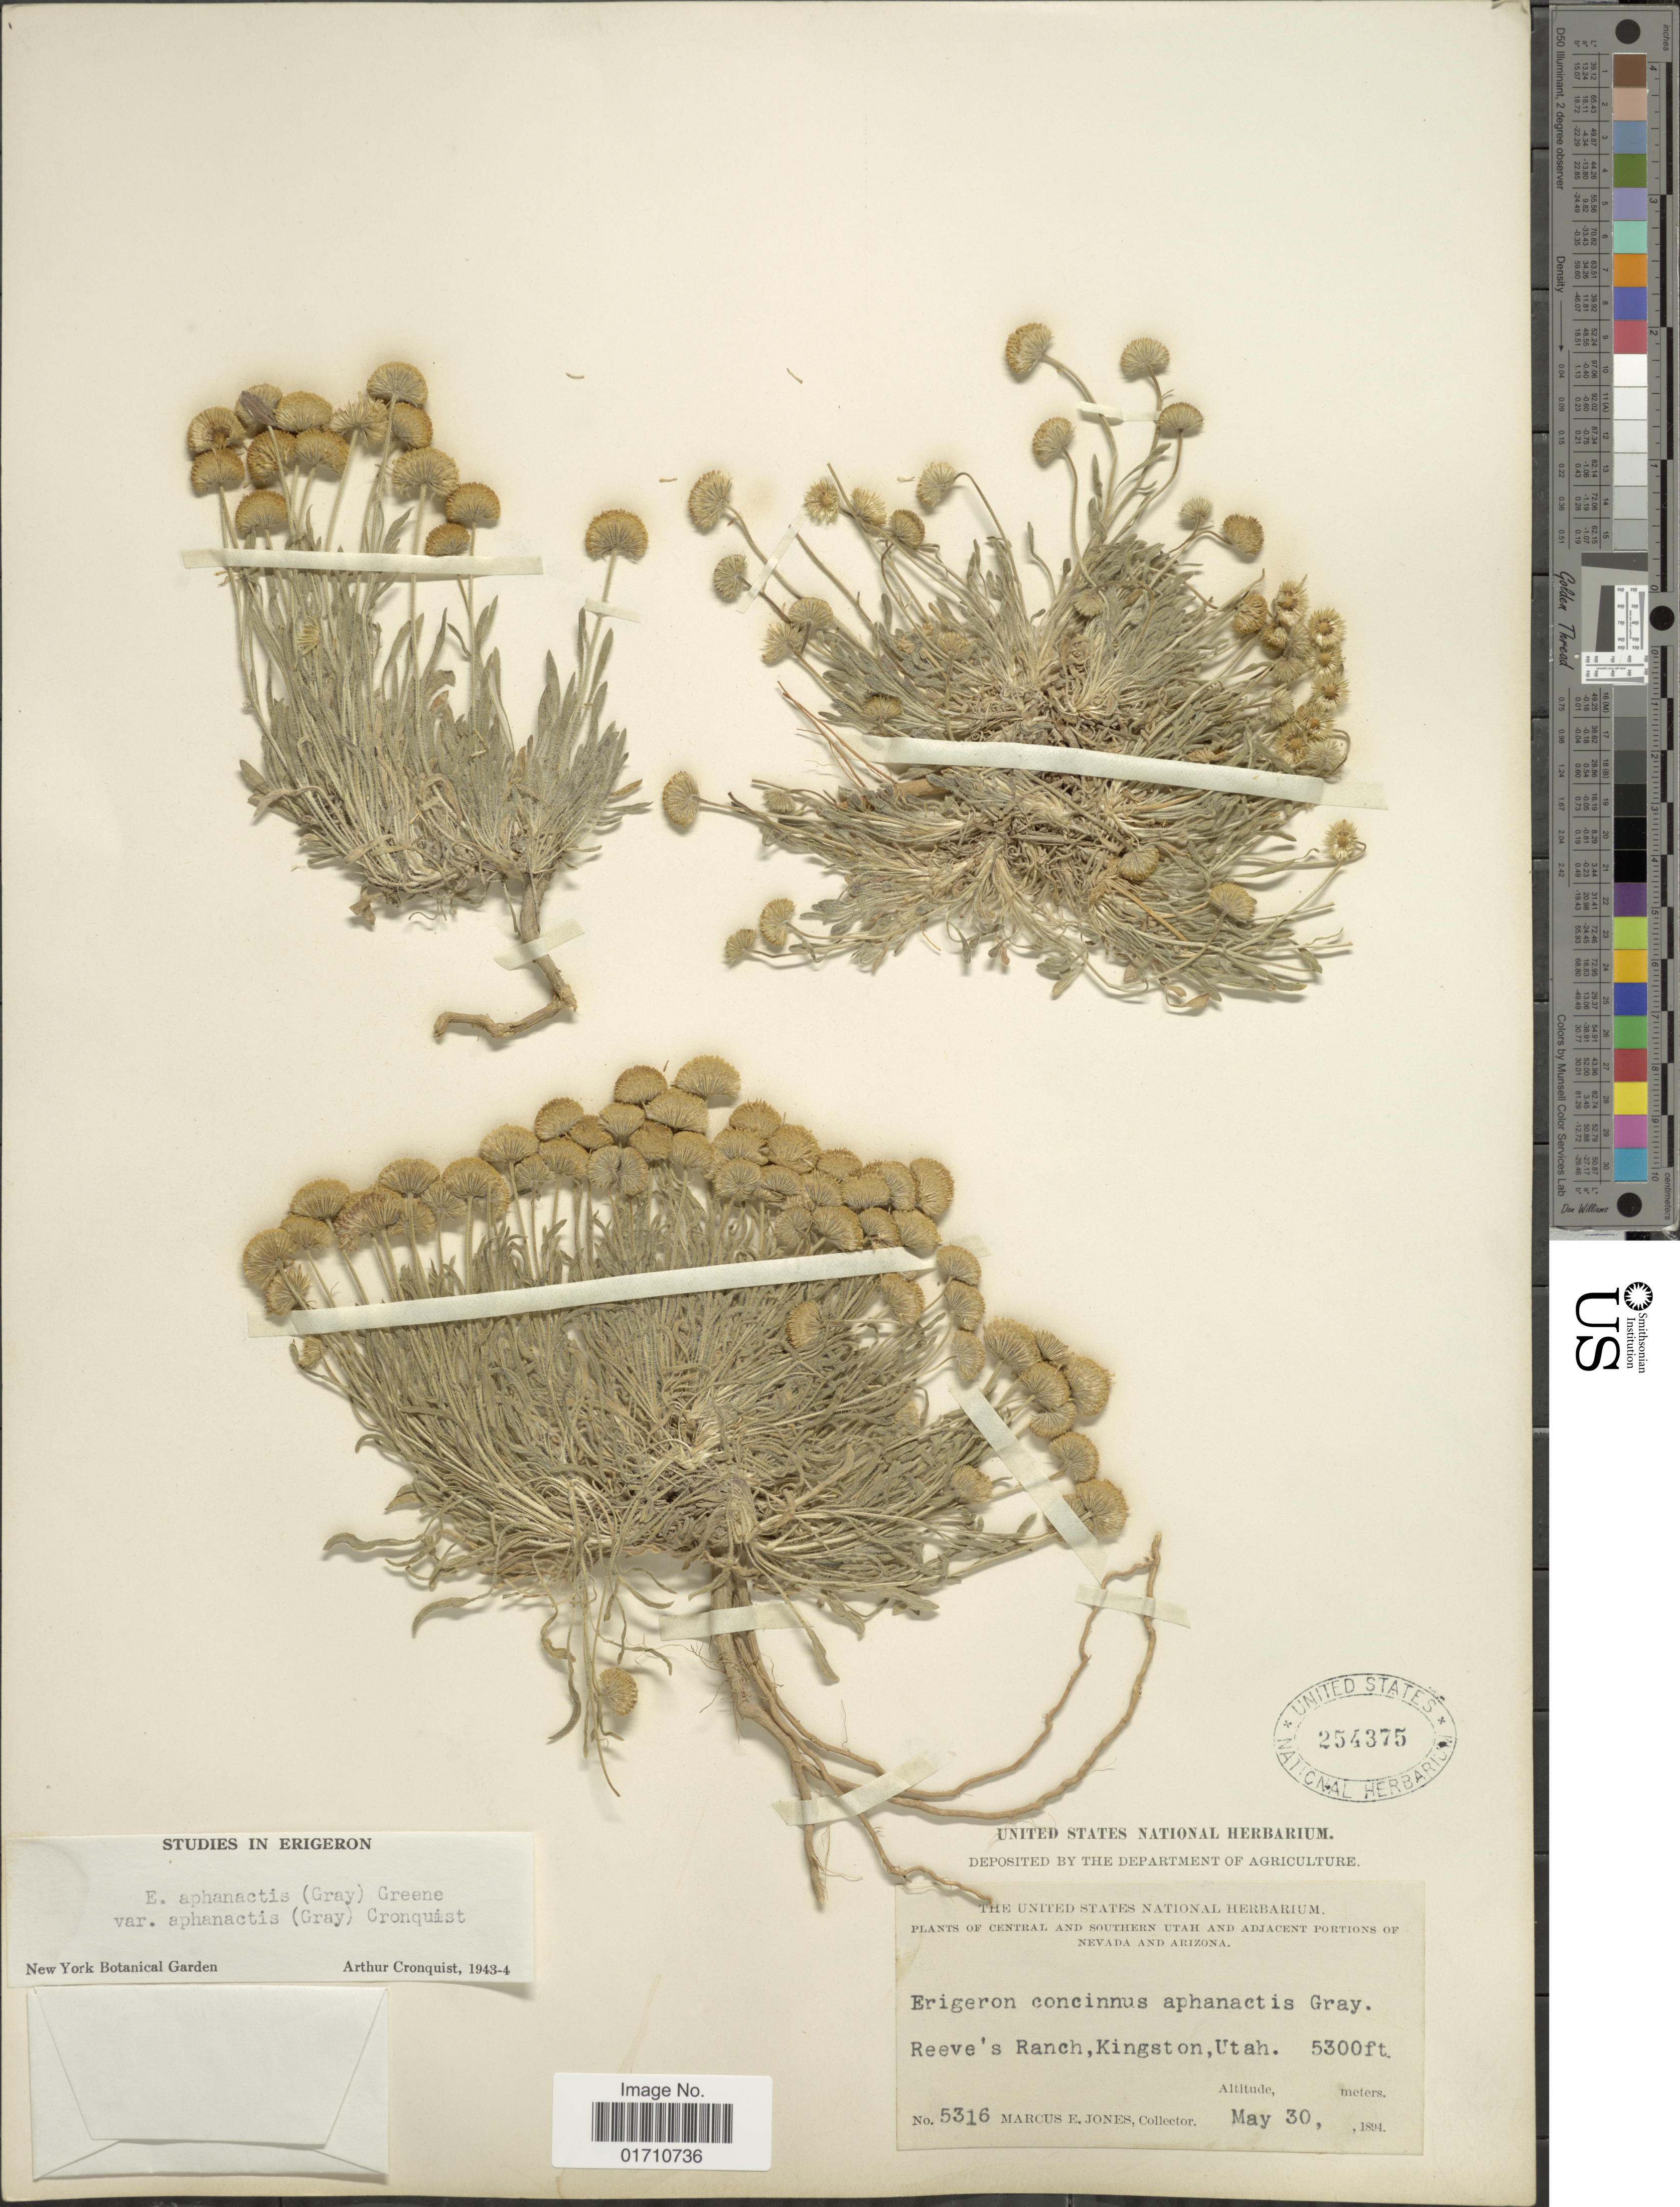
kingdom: Plantae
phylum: Tracheophyta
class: Magnoliopsida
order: Asterales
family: Asteraceae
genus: Erigeron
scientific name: Erigeron aphanactis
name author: (A. Gray) Greene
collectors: M. E. Jones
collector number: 5316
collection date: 1894-05-30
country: United States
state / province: Utah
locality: Central and Southern Utah and Adjacent Portions of Nevada and Arizona, reeve's Ranch, Kingston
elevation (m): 1615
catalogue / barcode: US 254375